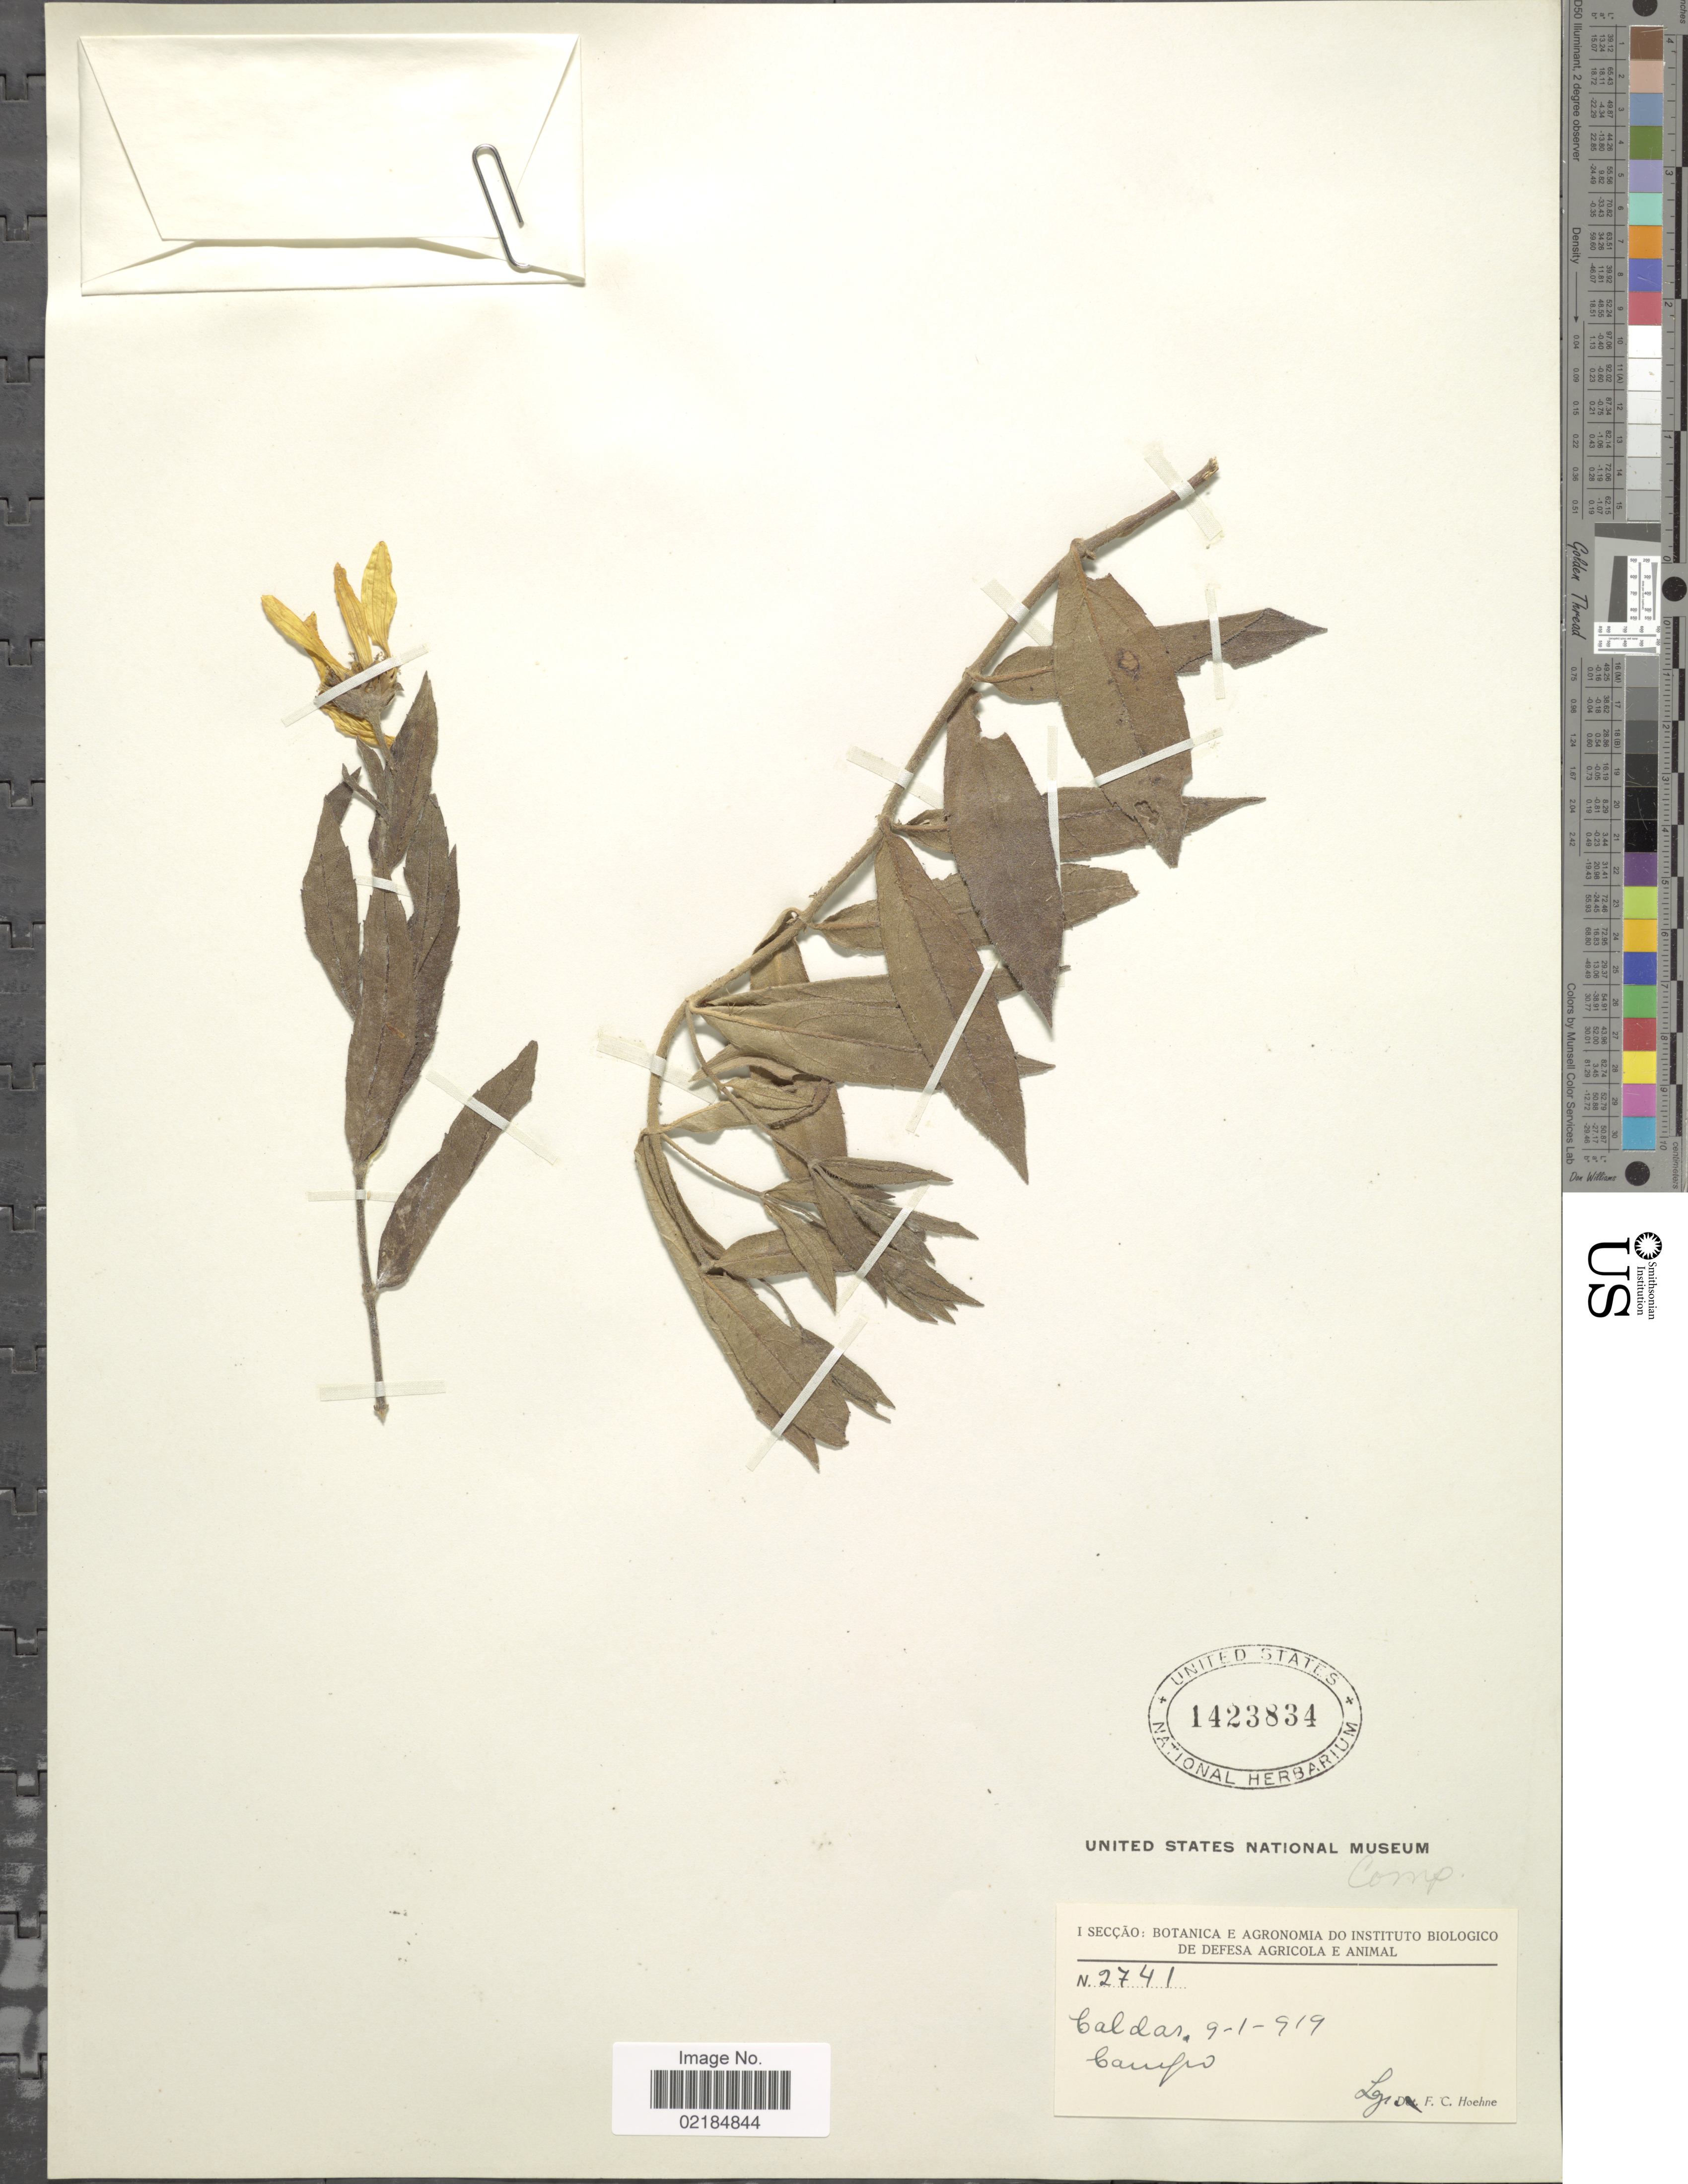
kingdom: Plantae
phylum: Tracheophyta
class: Magnoliopsida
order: Asterales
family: Asteraceae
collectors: F. C. Hoehne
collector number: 2741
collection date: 1919-01-09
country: Colombia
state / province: Caldas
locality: Caldas. Campo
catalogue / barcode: US 1423834